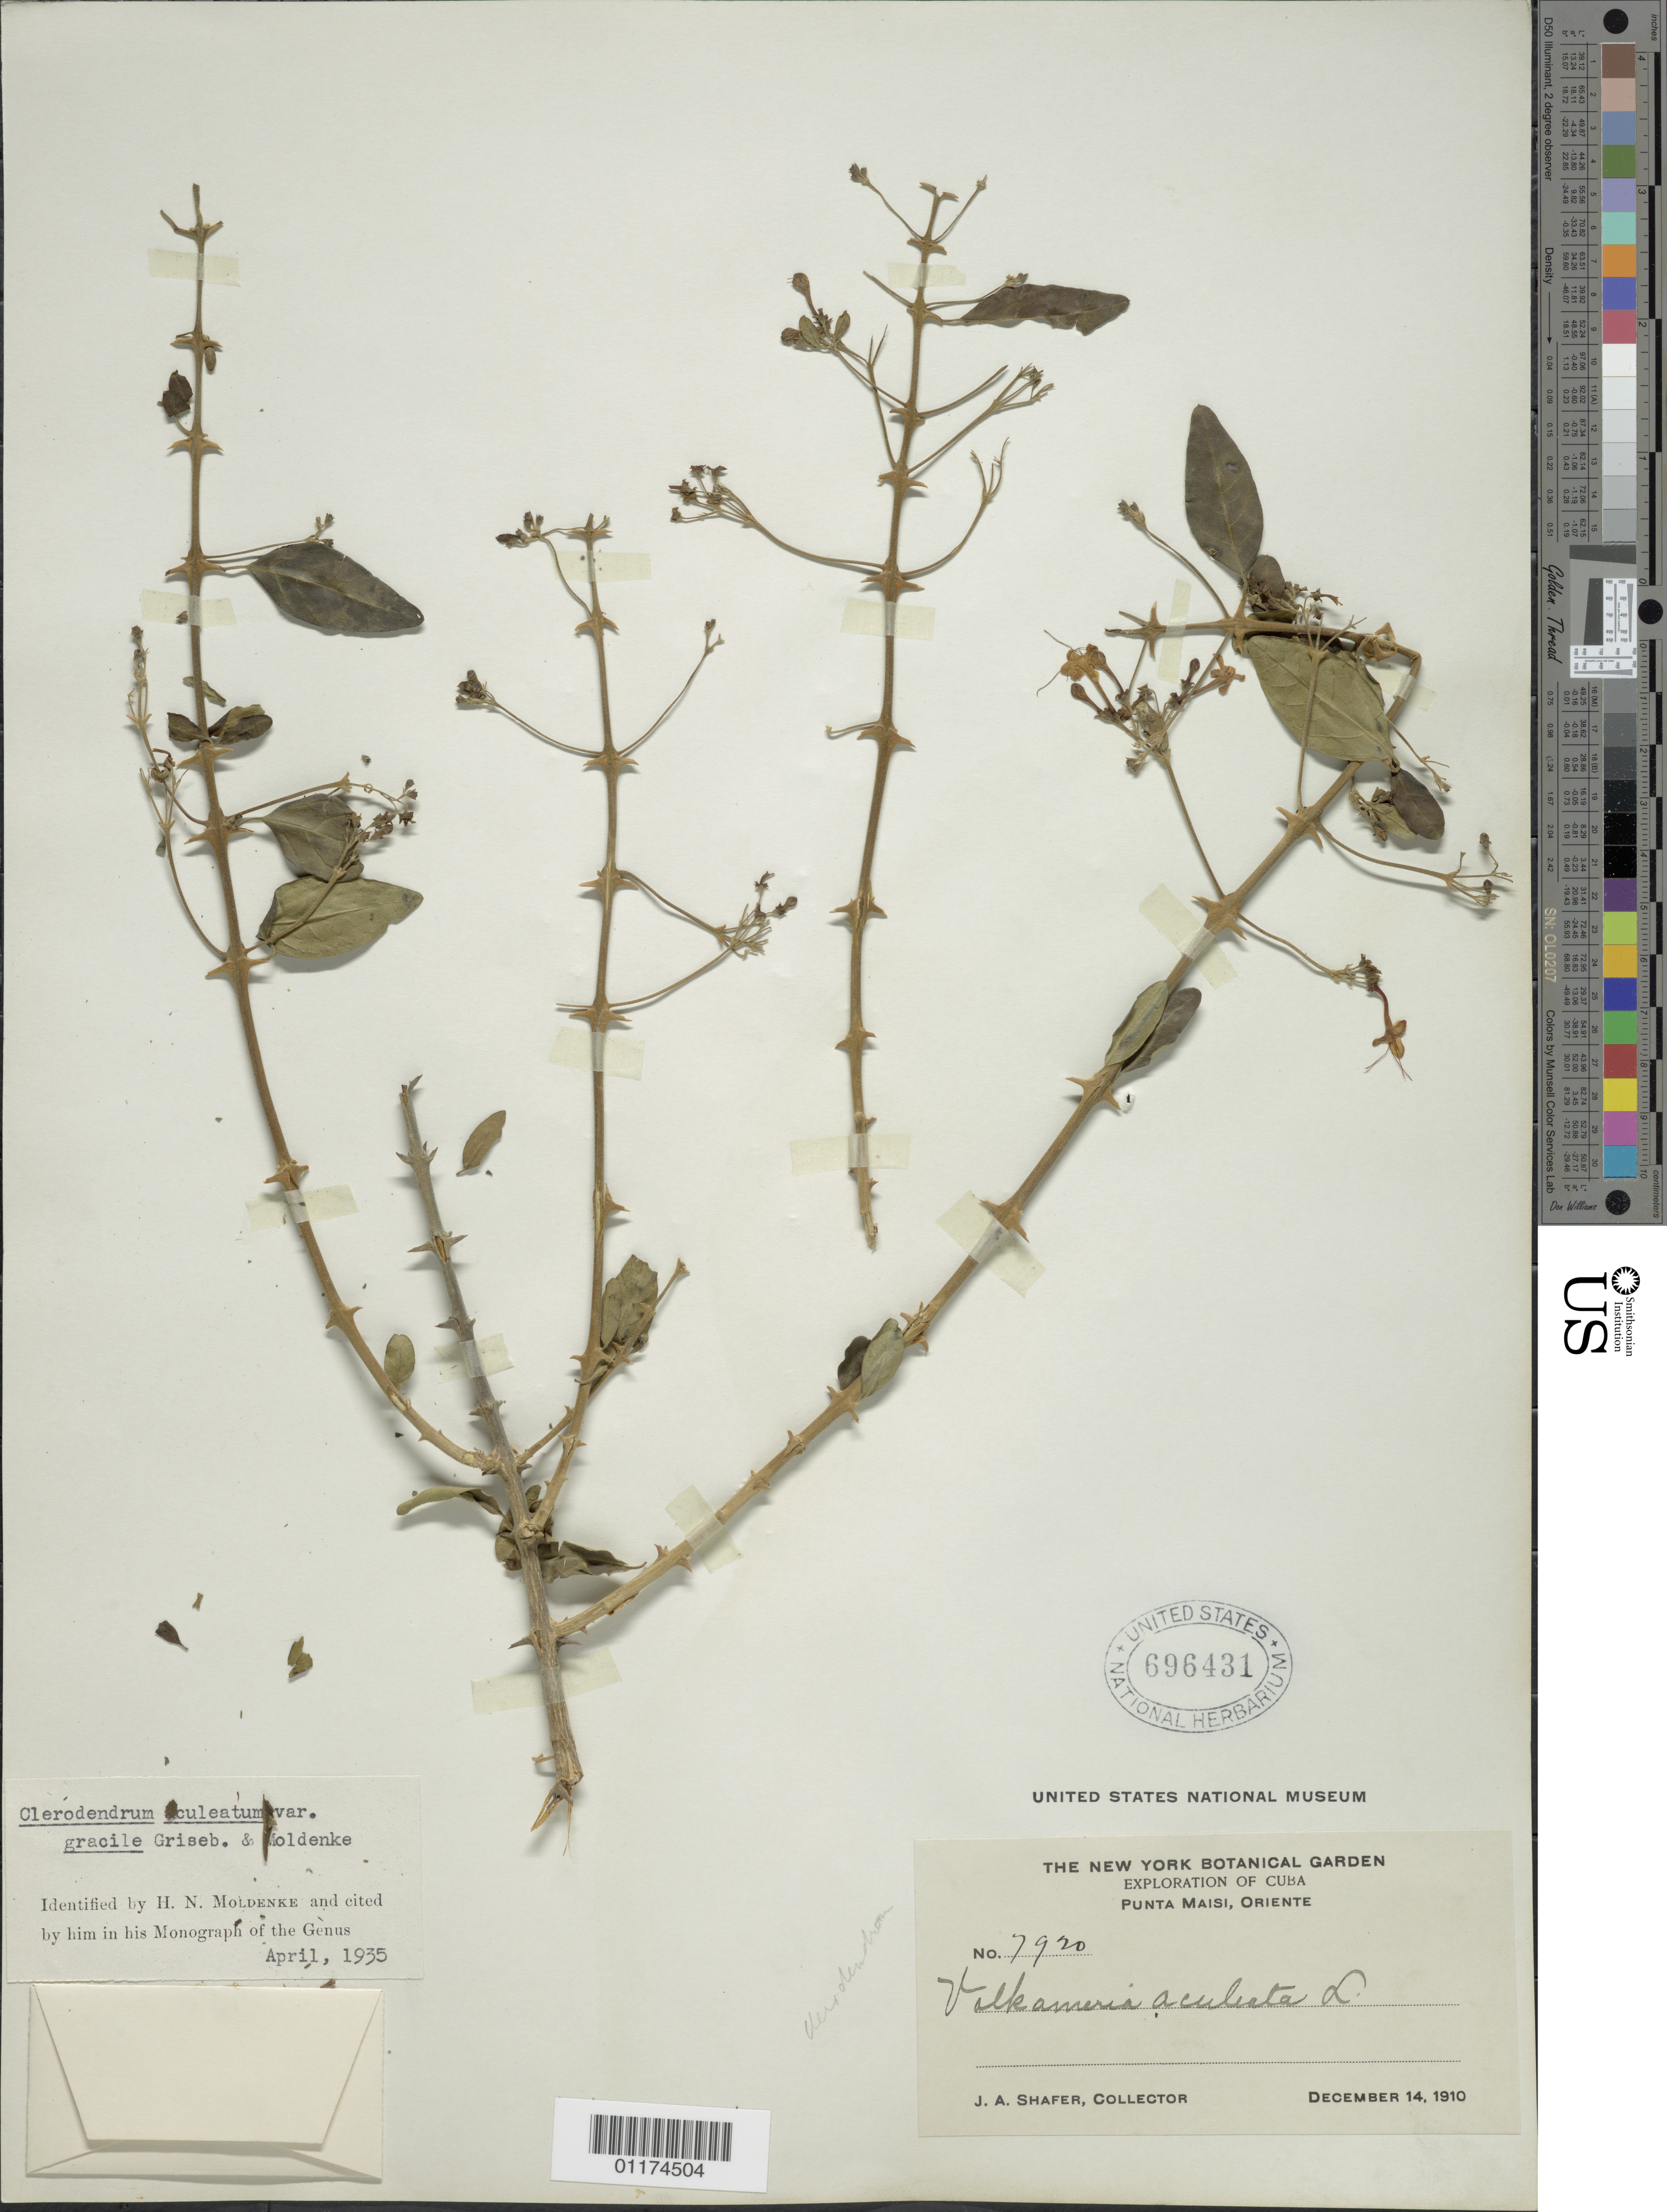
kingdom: Plantae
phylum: Tracheophyta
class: Magnoliopsida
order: Lamiales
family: Lamiaceae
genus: Clerodendrum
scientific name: Clerodendrum aculeatum var. gracile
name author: Griseb. ex Moldenke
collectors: J. A. Shafer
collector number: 7920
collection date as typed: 14 Dec 1910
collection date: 1910-12-14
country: Cuba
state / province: Oriente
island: Cuba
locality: Punta Maisi, Oriente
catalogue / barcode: US 696431